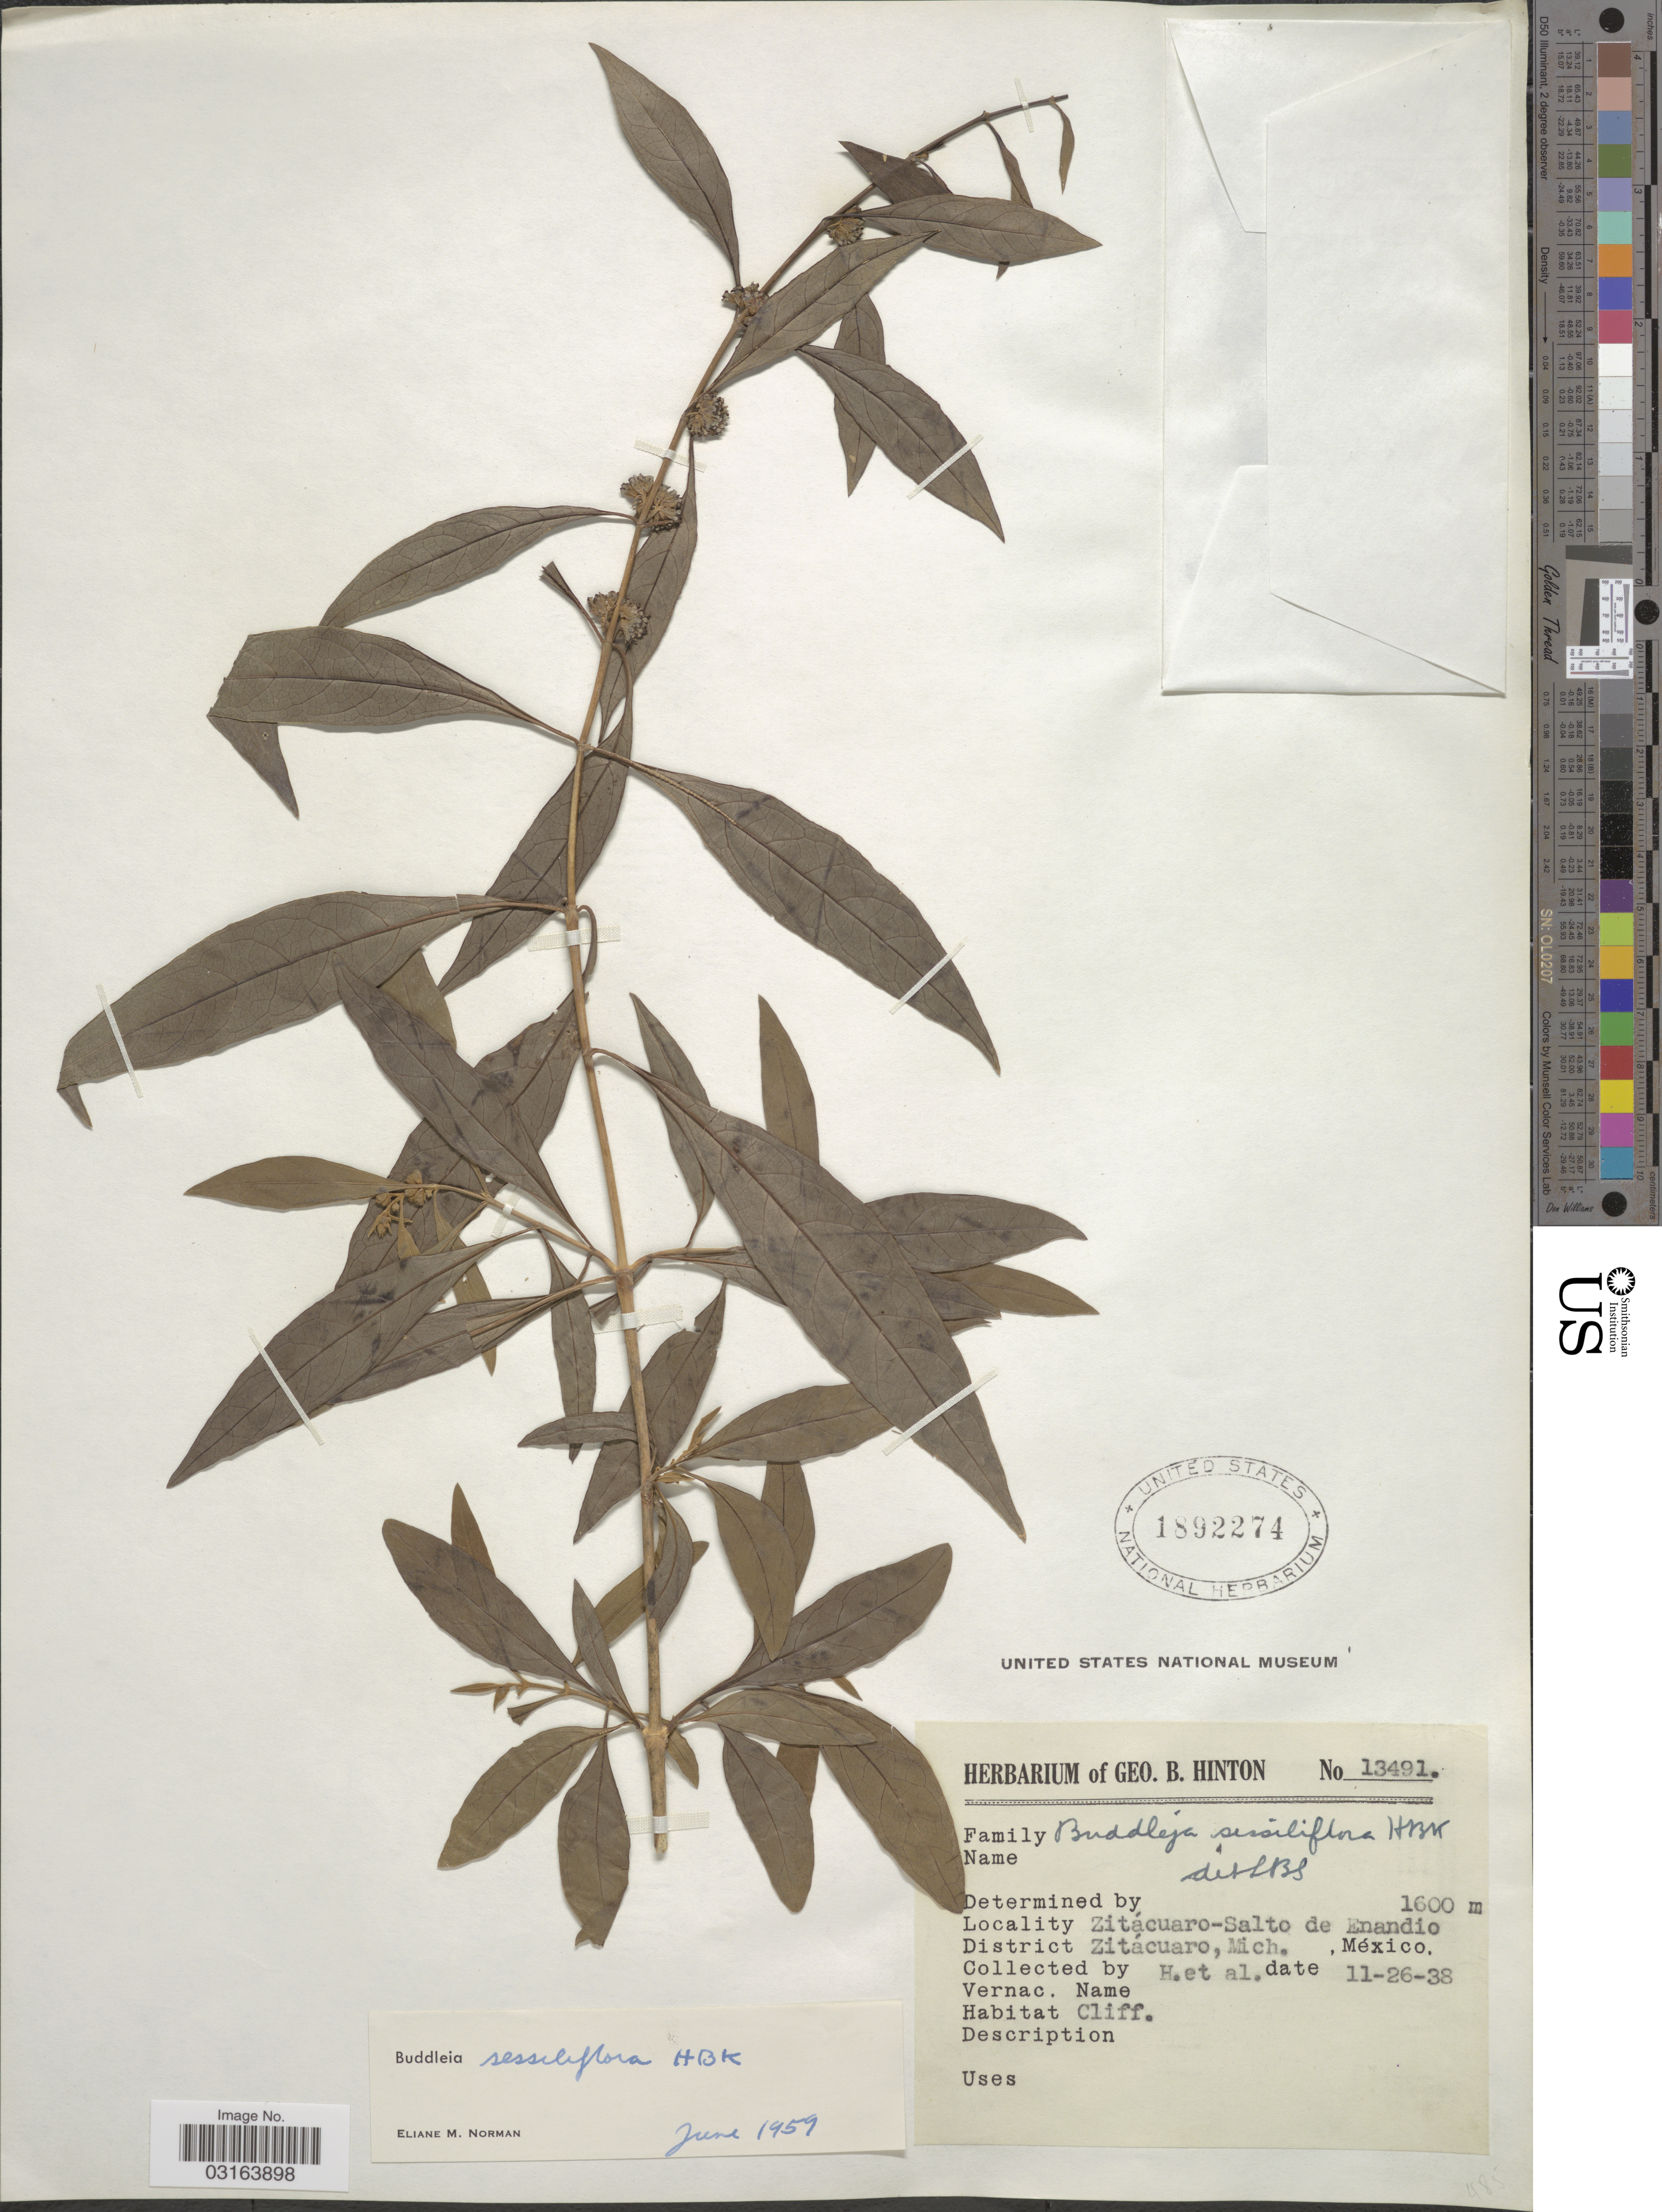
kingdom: Plantae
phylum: Tracheophyta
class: Magnoliopsida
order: Lamiales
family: Scrophulariaceae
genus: Buddleja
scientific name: Buddleja sessiliflora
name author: Kunth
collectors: G. B. Hinton & et al.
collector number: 13491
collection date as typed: Transcribed d/m/y: 26/11/38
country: Mexico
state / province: Michoacán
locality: Zitácuaro-Salto de Enandio. District Zitácuaro, Mich.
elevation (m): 1600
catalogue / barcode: US 1892274